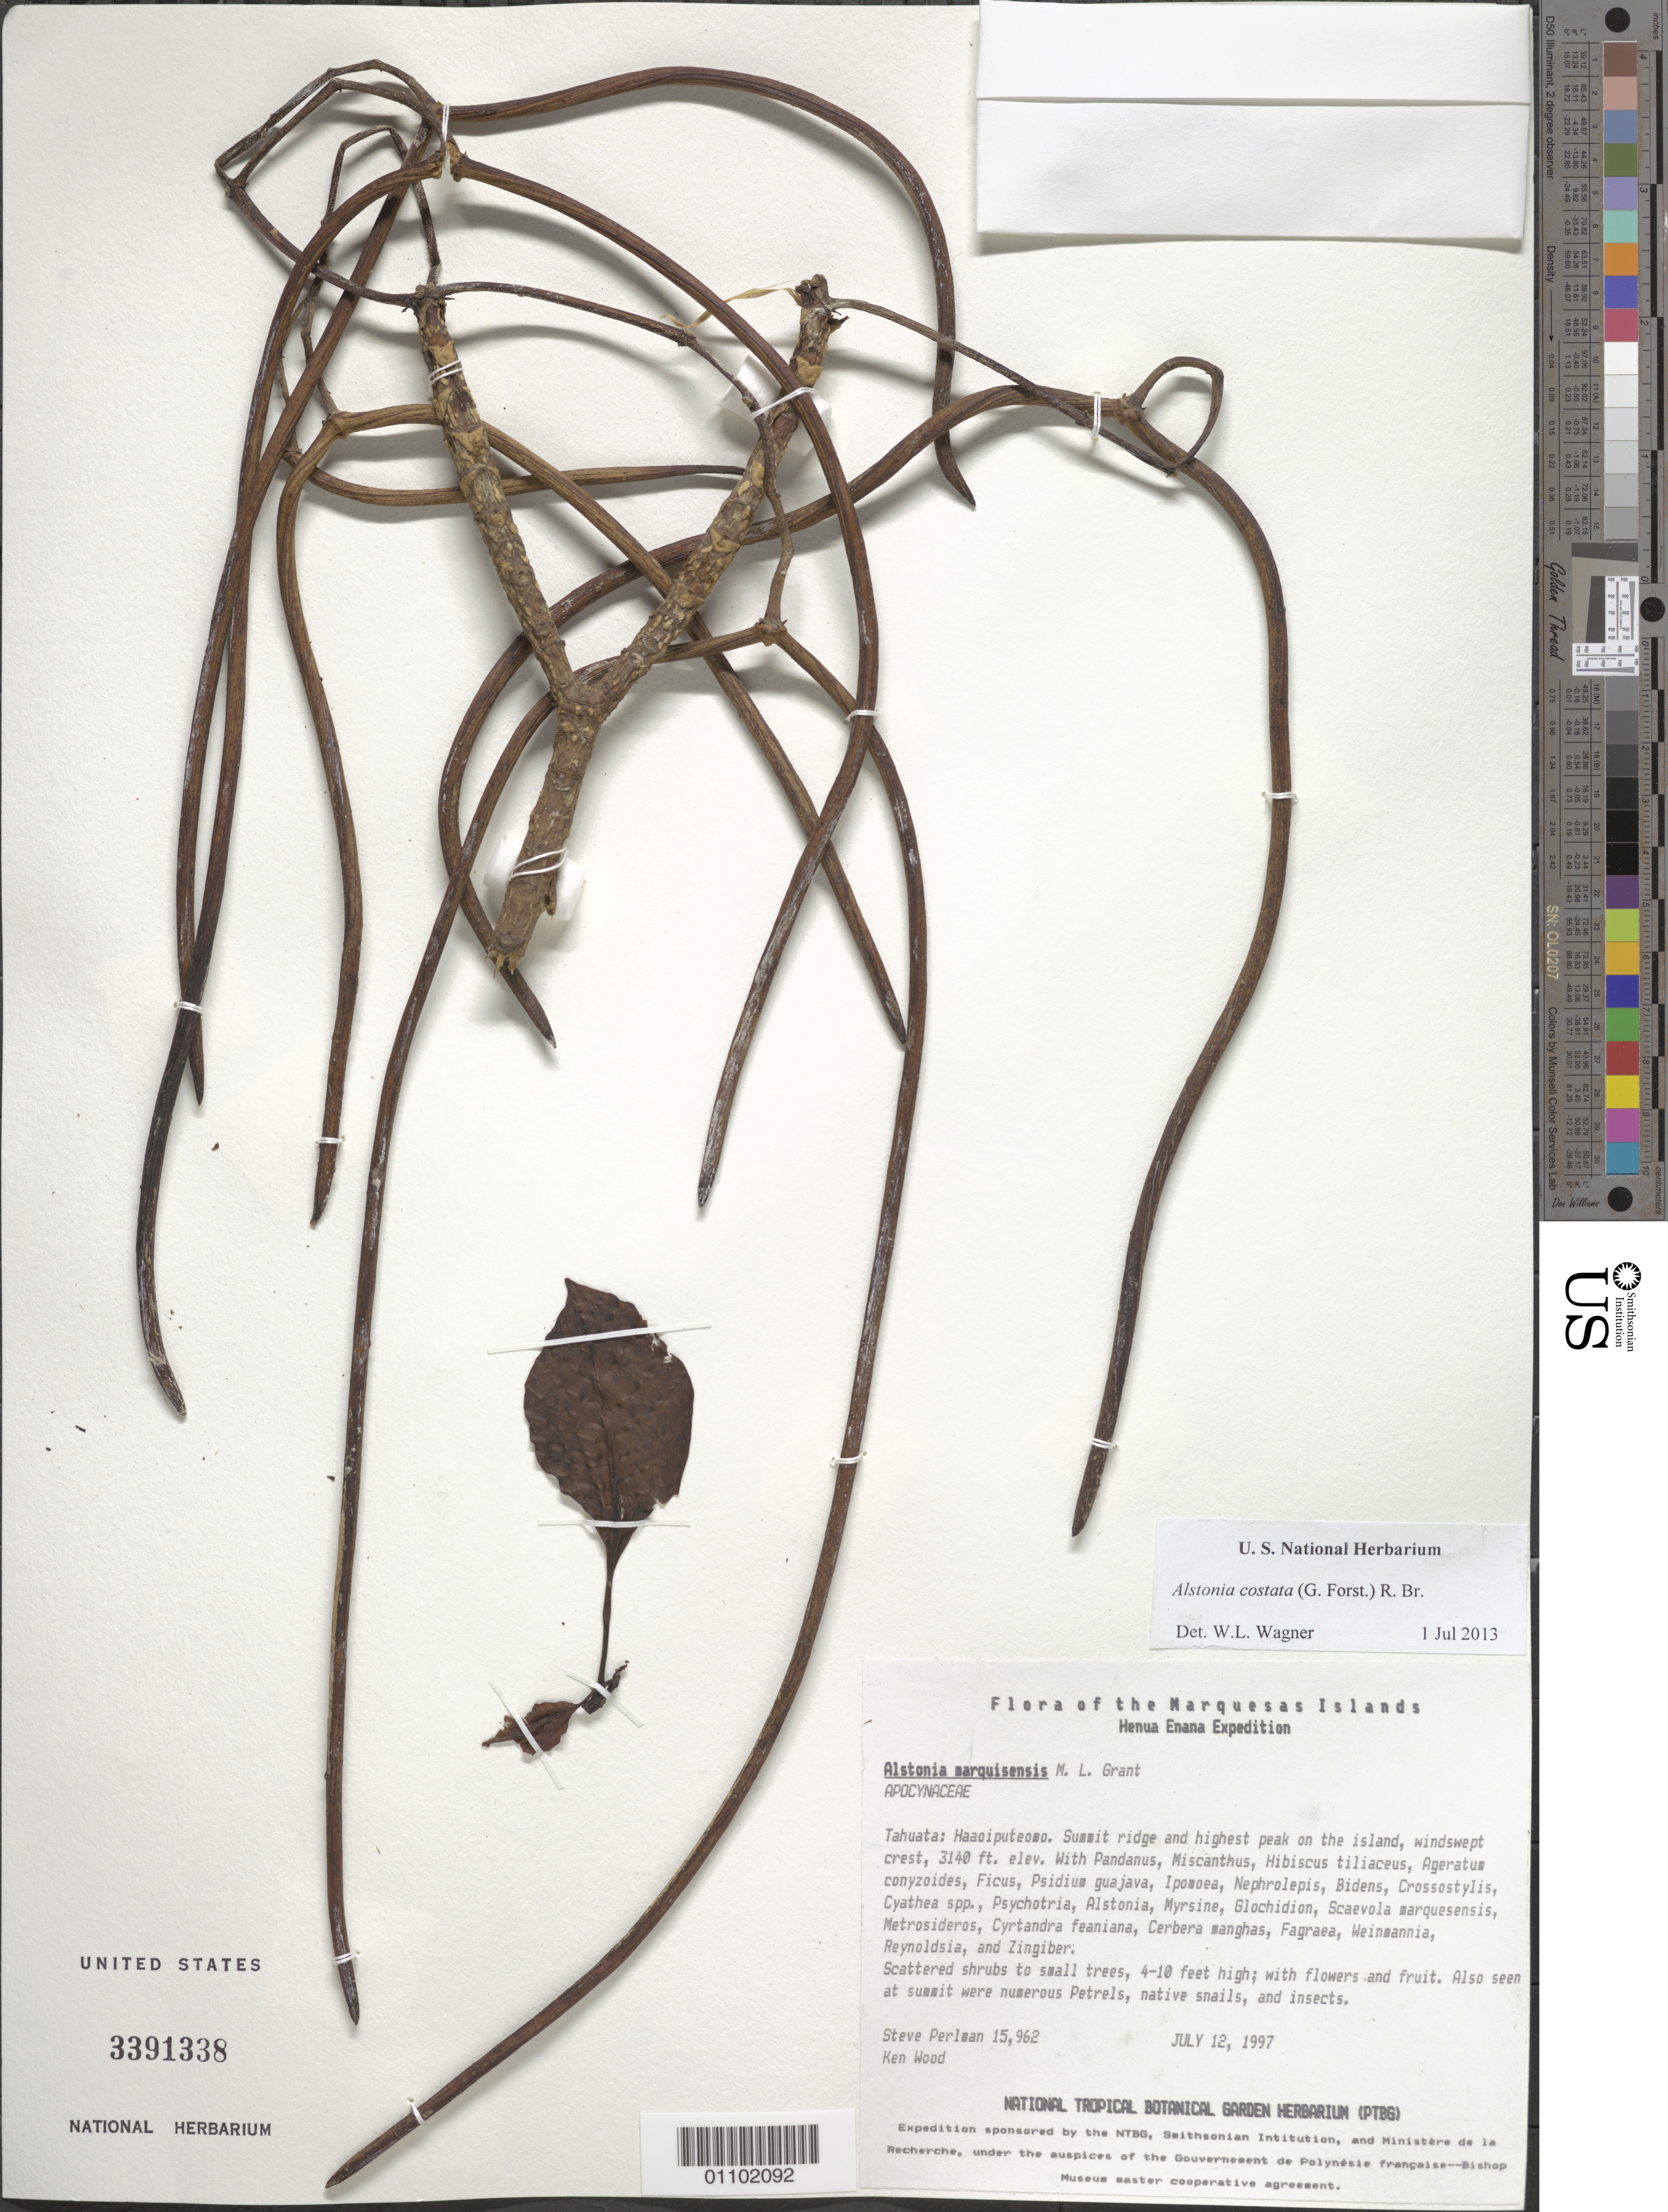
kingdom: Plantae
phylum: Tracheophyta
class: Magnoliopsida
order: Gentianales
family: Apocynaceae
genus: Alstonia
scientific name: Alstonia costata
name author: (G. Forst.) R. Br.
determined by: Lorence, David H., (PTBG), National Tropical Botanical Garden (UNITED STATES)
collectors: S. P. Perlman & K. R. Wood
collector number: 15962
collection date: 1997-07-12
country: French Polynesia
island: Tahuata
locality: Haaoiputeomo, summit ridge and highest peak on the island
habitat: Windswept crest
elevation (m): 957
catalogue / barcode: US 3391338